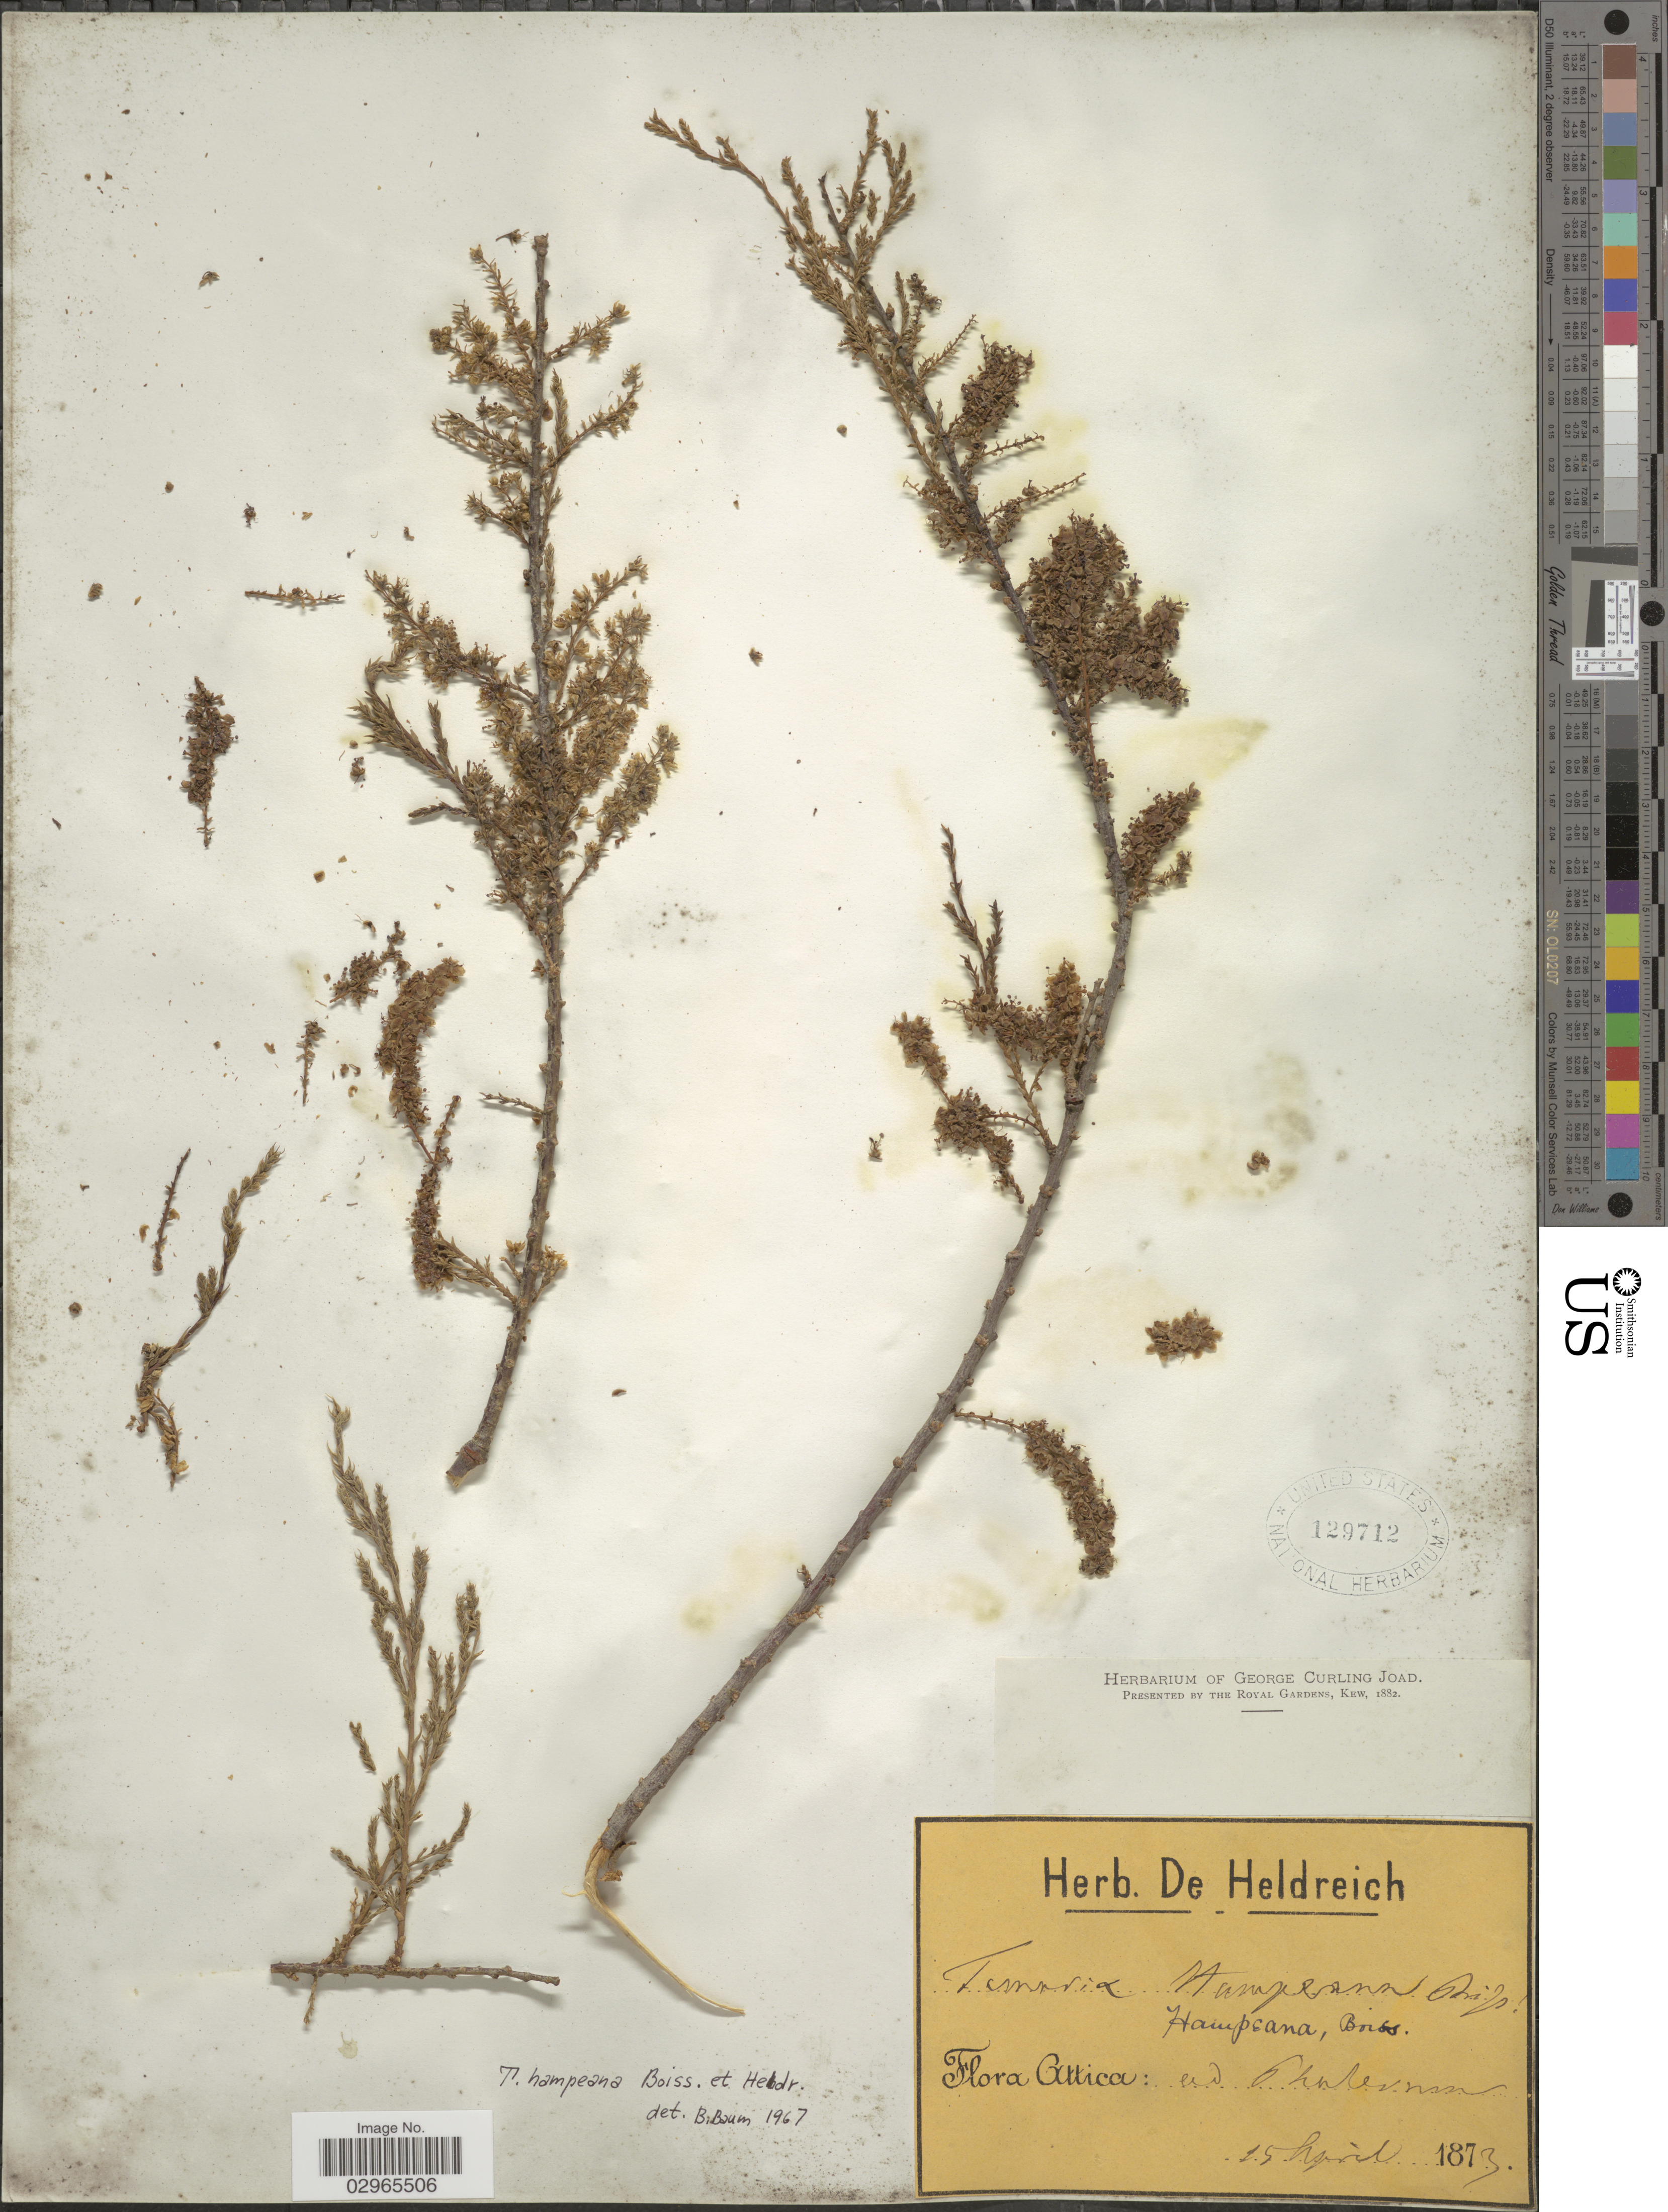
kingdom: Plantae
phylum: Tracheophyta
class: Magnoliopsida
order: Caryophyllales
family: Tamaricaceae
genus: Tamarix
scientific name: Tamarix hampeana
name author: Boiss. & Heldr.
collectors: ex herb. De Heldreich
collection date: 1873-04-15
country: Greece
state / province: Attica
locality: ad Phalerum.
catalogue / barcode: US 129712